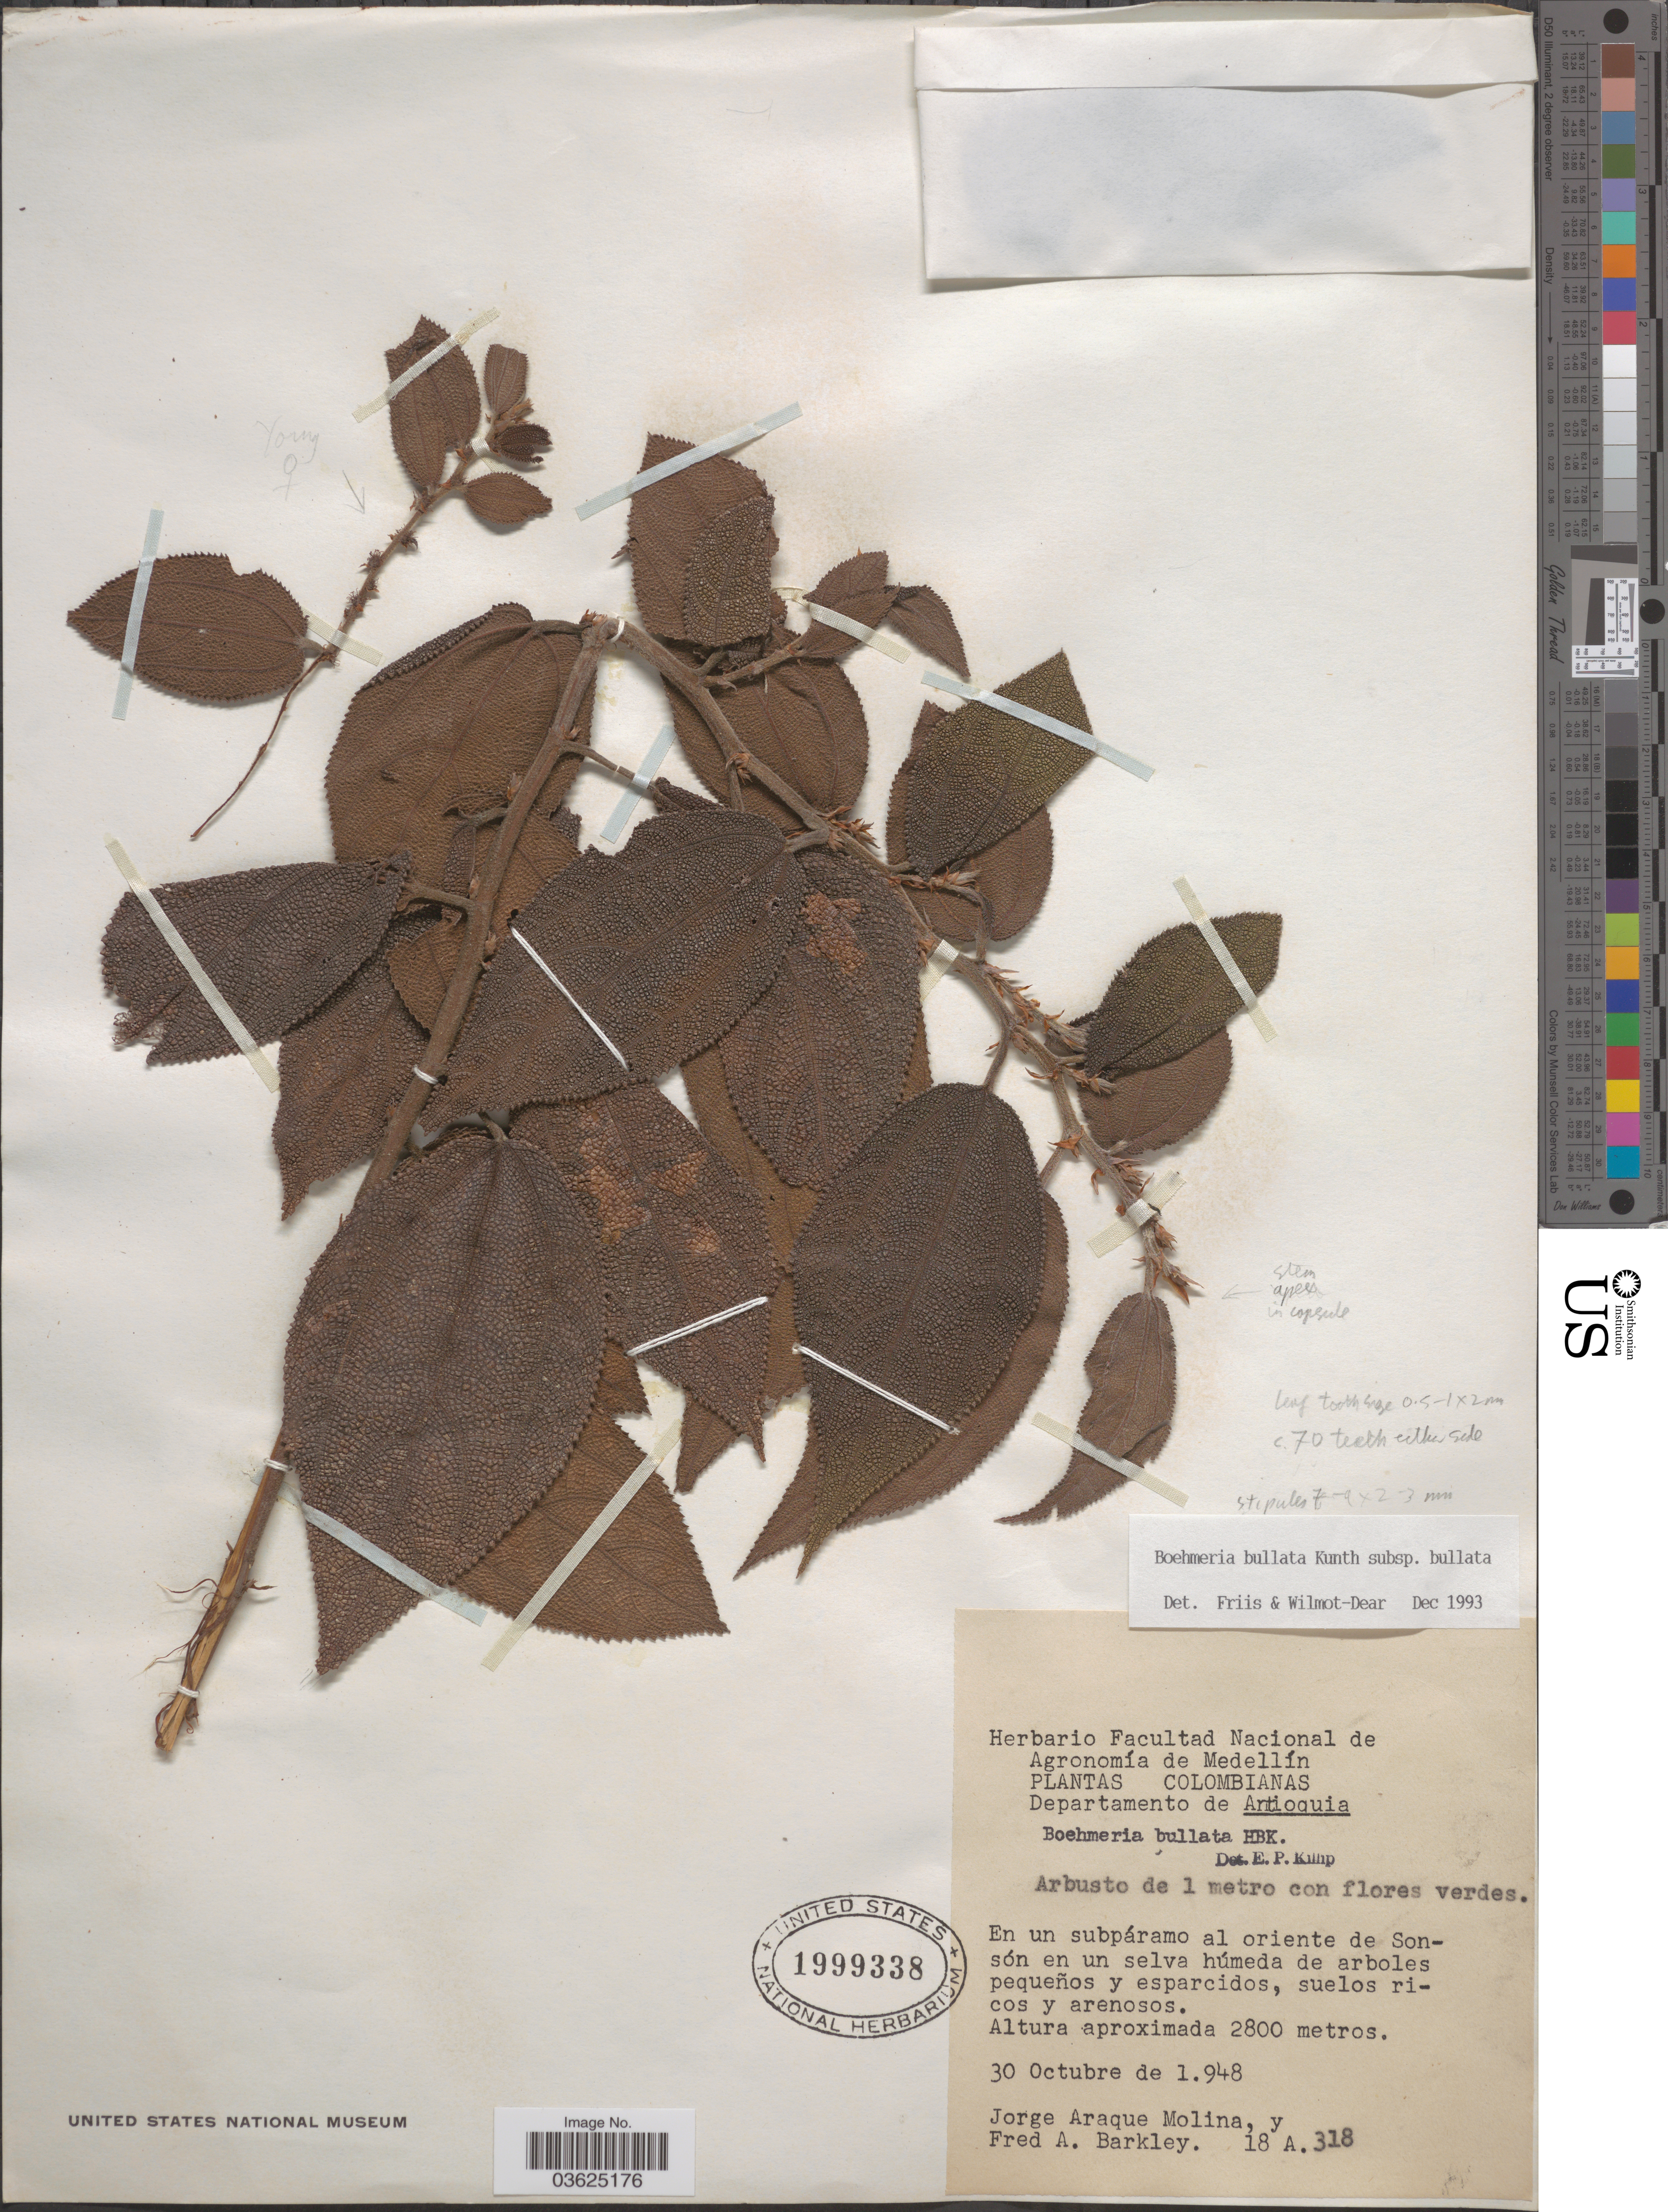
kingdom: Plantae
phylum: Tracheophyta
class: Magnoliopsida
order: Rosales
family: Urticaceae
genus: Boehmeria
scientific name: Boehmeria bullata subsp. bullata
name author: Kunth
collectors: J. Araque Molina & F. A. Barkley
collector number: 18 A318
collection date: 1948-10-30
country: Colombia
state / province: Antioquia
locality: Departamento de Antioquia. En un subpáramo al oriente de Sonsón en un selva húmeda de arboles pequeños y esparcidos, suelos ricos y arenosos.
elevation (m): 2800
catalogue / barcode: US 1999338